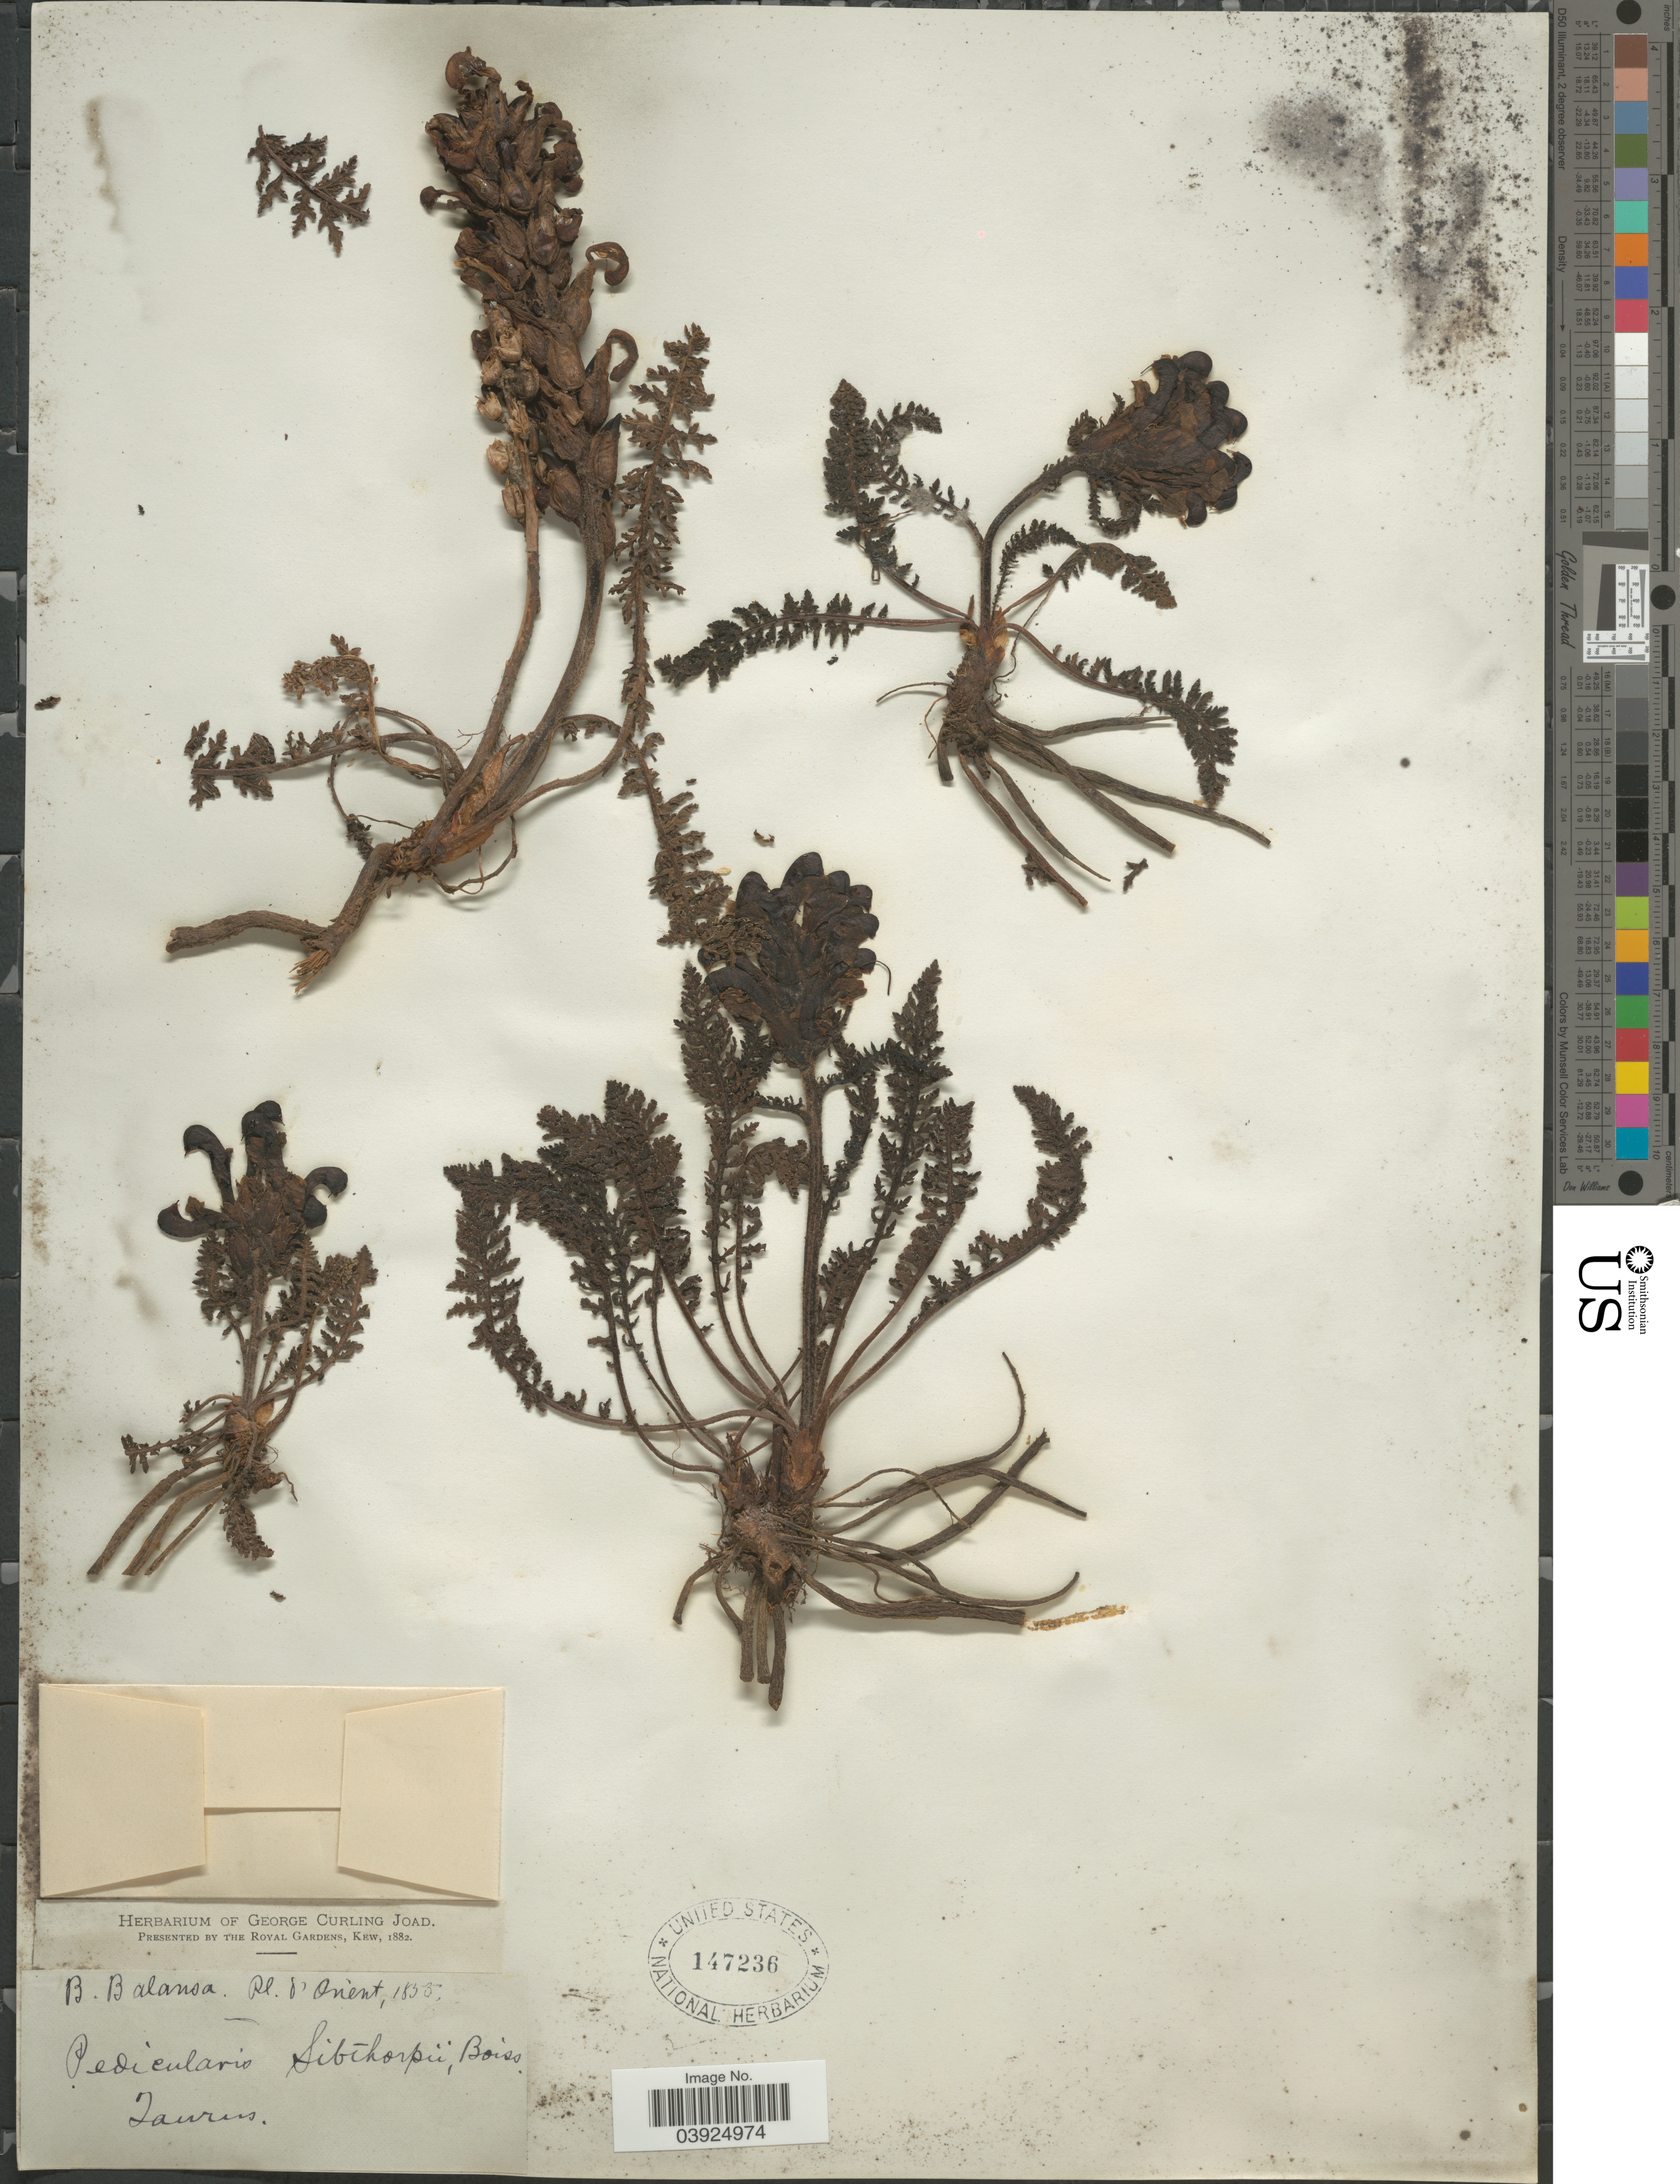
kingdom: Plantae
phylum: Tracheophyta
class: Magnoliopsida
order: Lamiales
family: Orobanchaceae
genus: Pedicularis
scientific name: Pedicularis sibthorpii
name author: Boiss.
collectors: B. Balansa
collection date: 1855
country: Turkey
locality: D' Orient. Taurus.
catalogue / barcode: US 147236